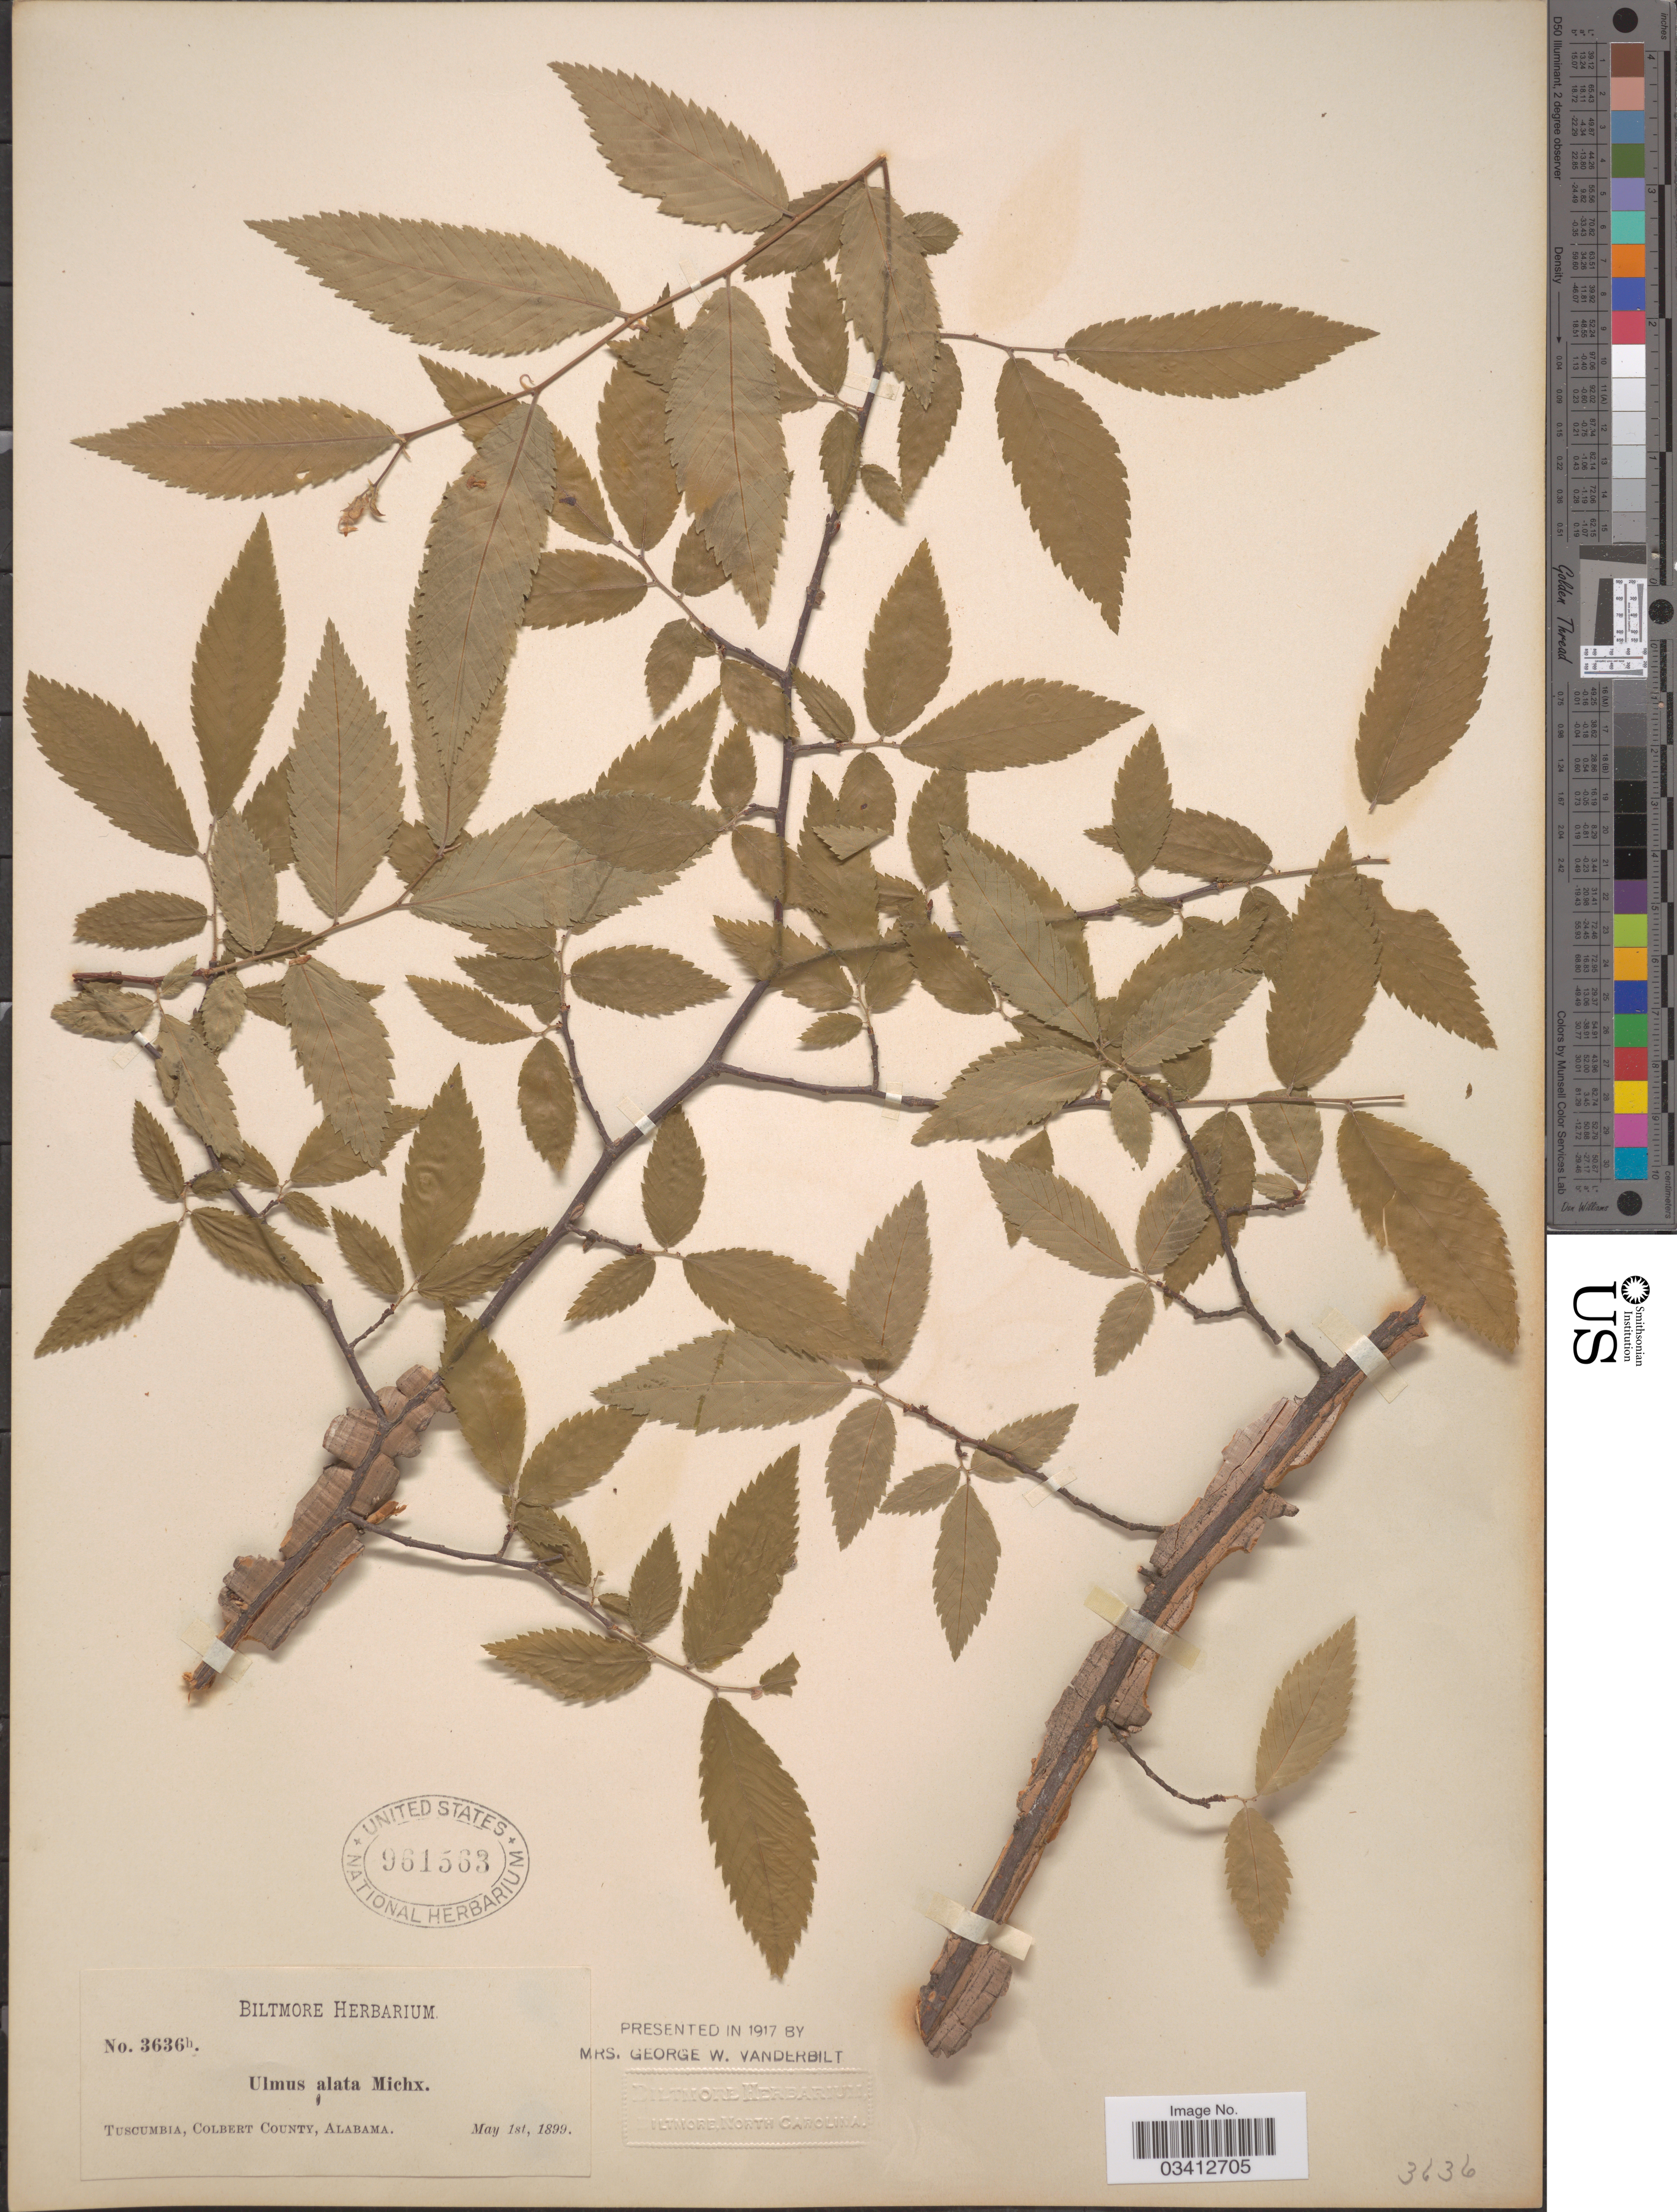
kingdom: Plantae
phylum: Tracheophyta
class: Magnoliopsida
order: Rosales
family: Ulmaceae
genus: Ulmus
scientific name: Ulmus alata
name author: Michx.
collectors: ex herb. Biltmore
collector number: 3636h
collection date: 1899-05-01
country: United States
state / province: Alabama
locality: Tuscumbia, Colbert County.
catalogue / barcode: US 961563